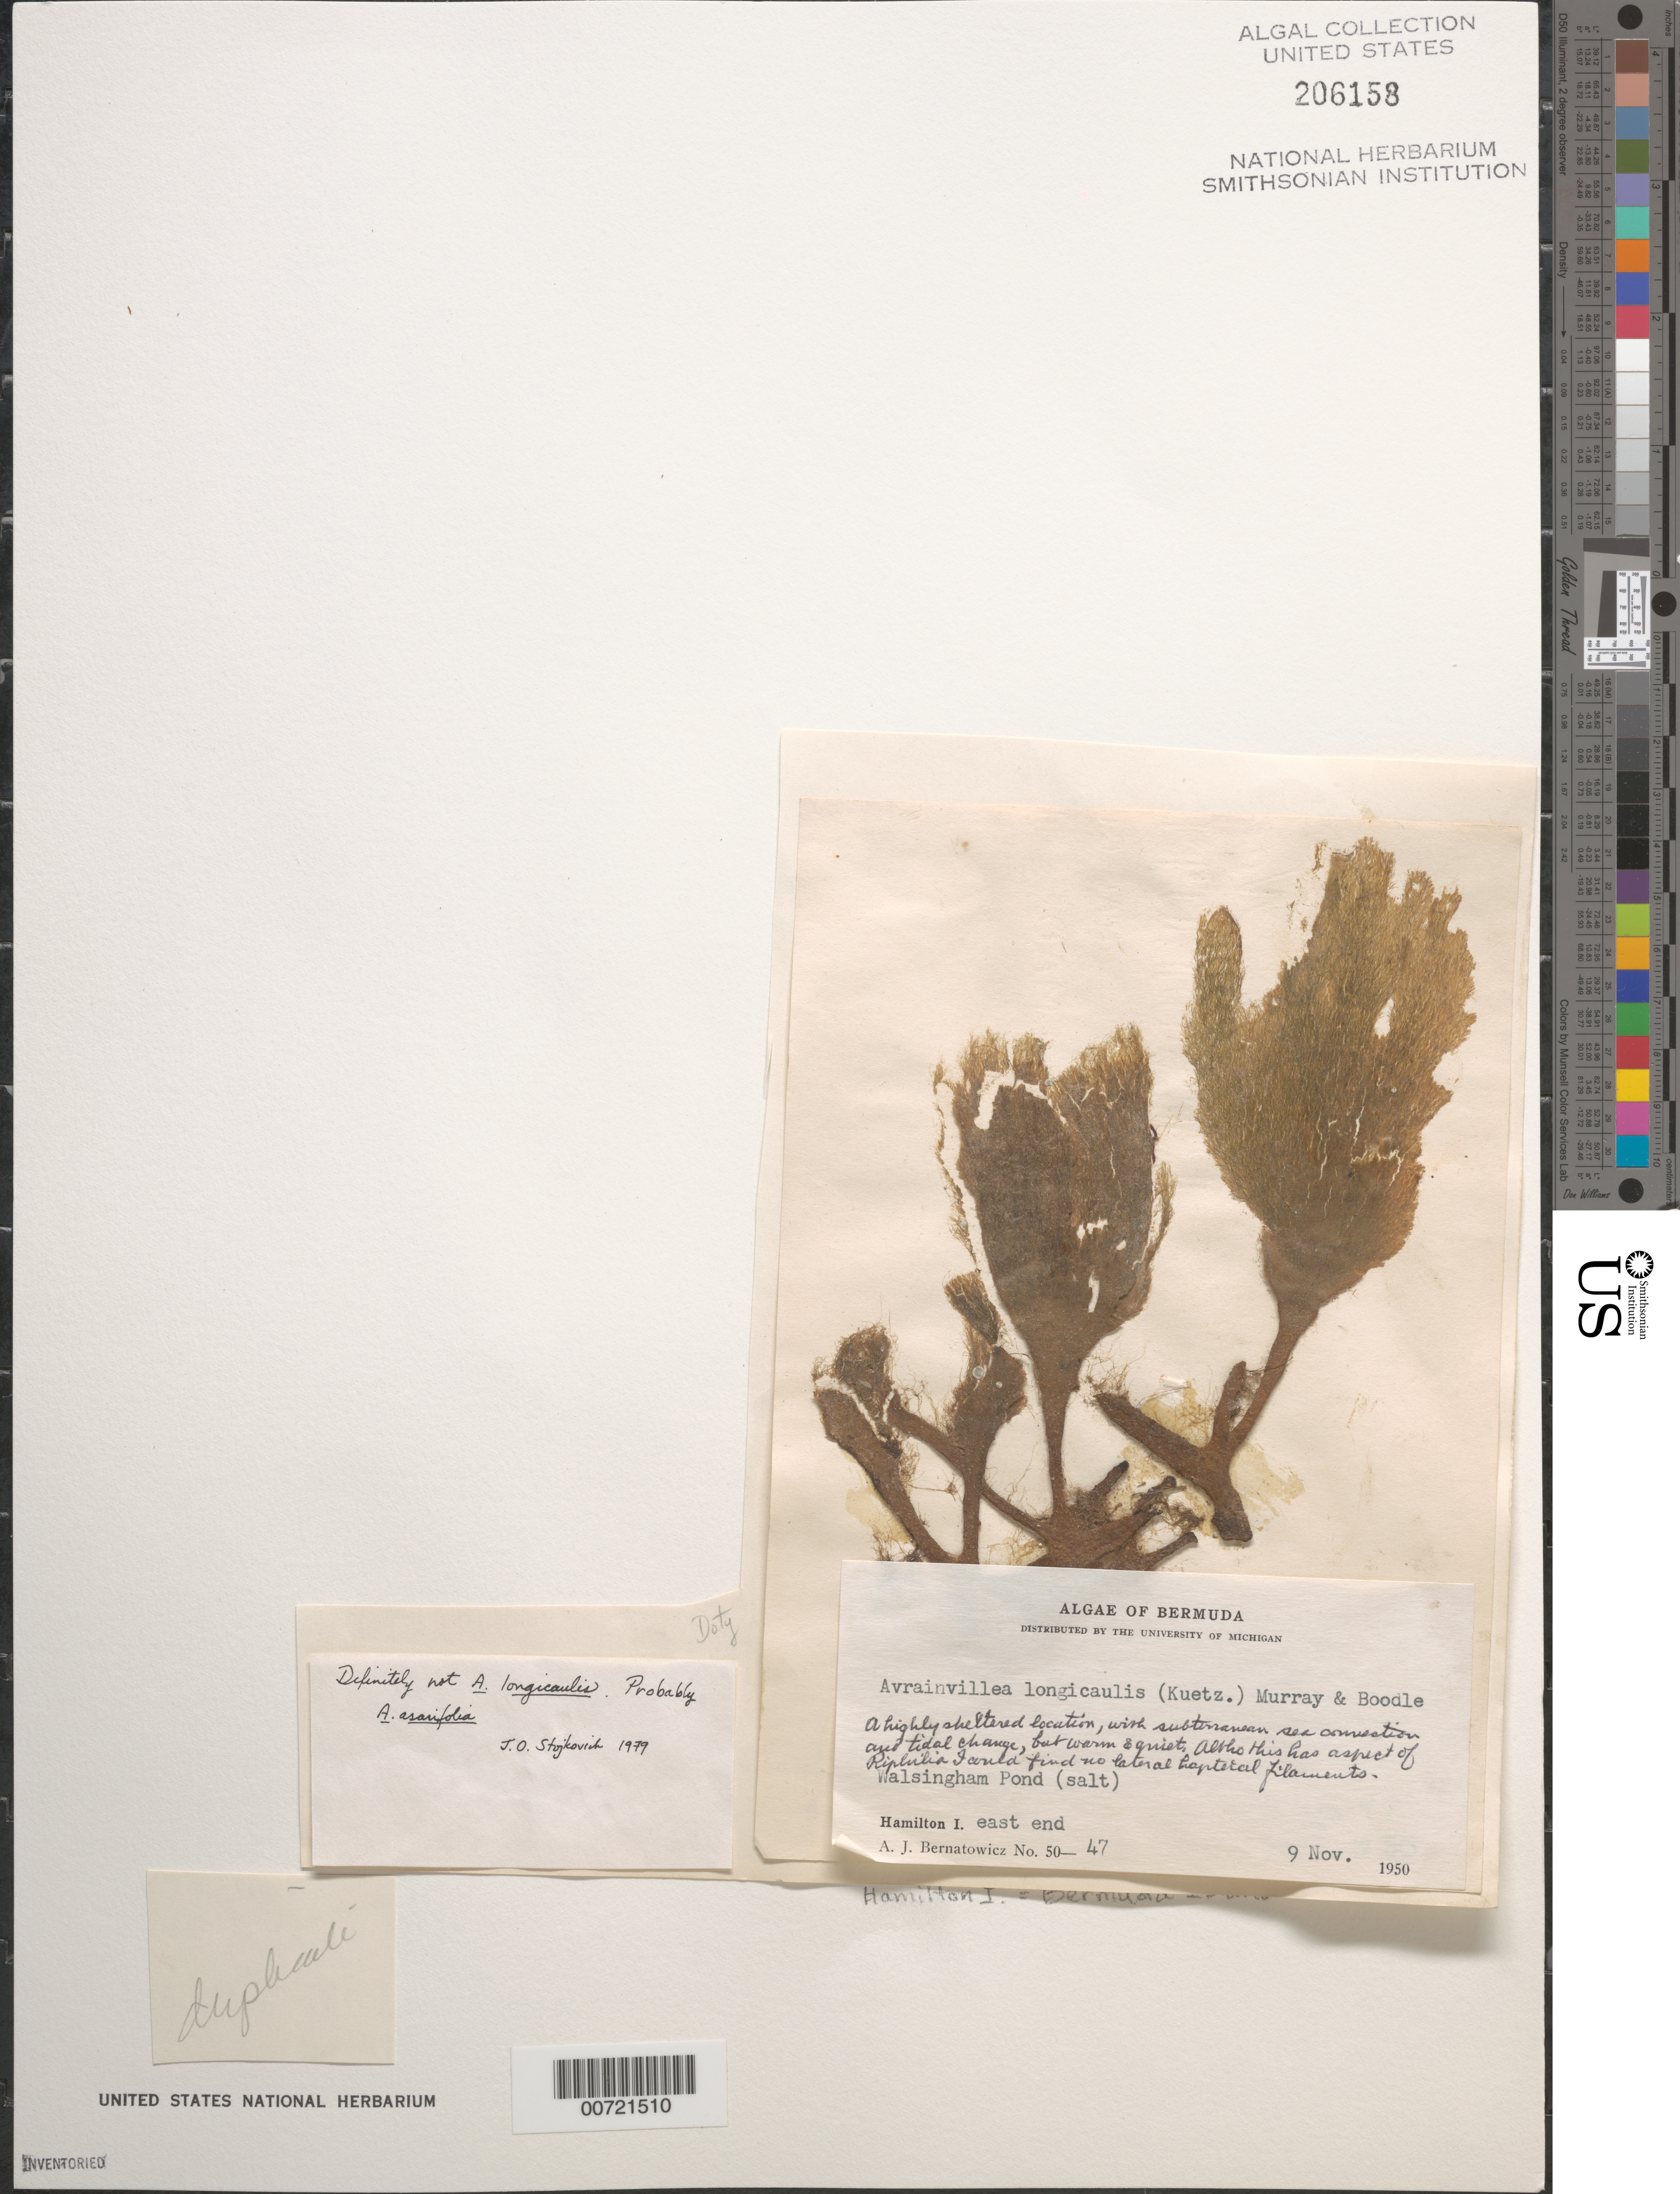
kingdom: Plantae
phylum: Chlorophyta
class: Ulvophyceae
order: Bryopsidales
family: Dichotomosiphonaceae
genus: Avrainvillea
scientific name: Avrainvillea asarifolia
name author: Børgesen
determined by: Stojkovich, J. O.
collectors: A. Bernatowicz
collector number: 50-47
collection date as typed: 09 Nov 1950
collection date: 1950-11-09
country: Bermuda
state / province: Hamilton Parish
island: Bermuda Island (Hamilton Island)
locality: Walsingham Pond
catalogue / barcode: US 206158